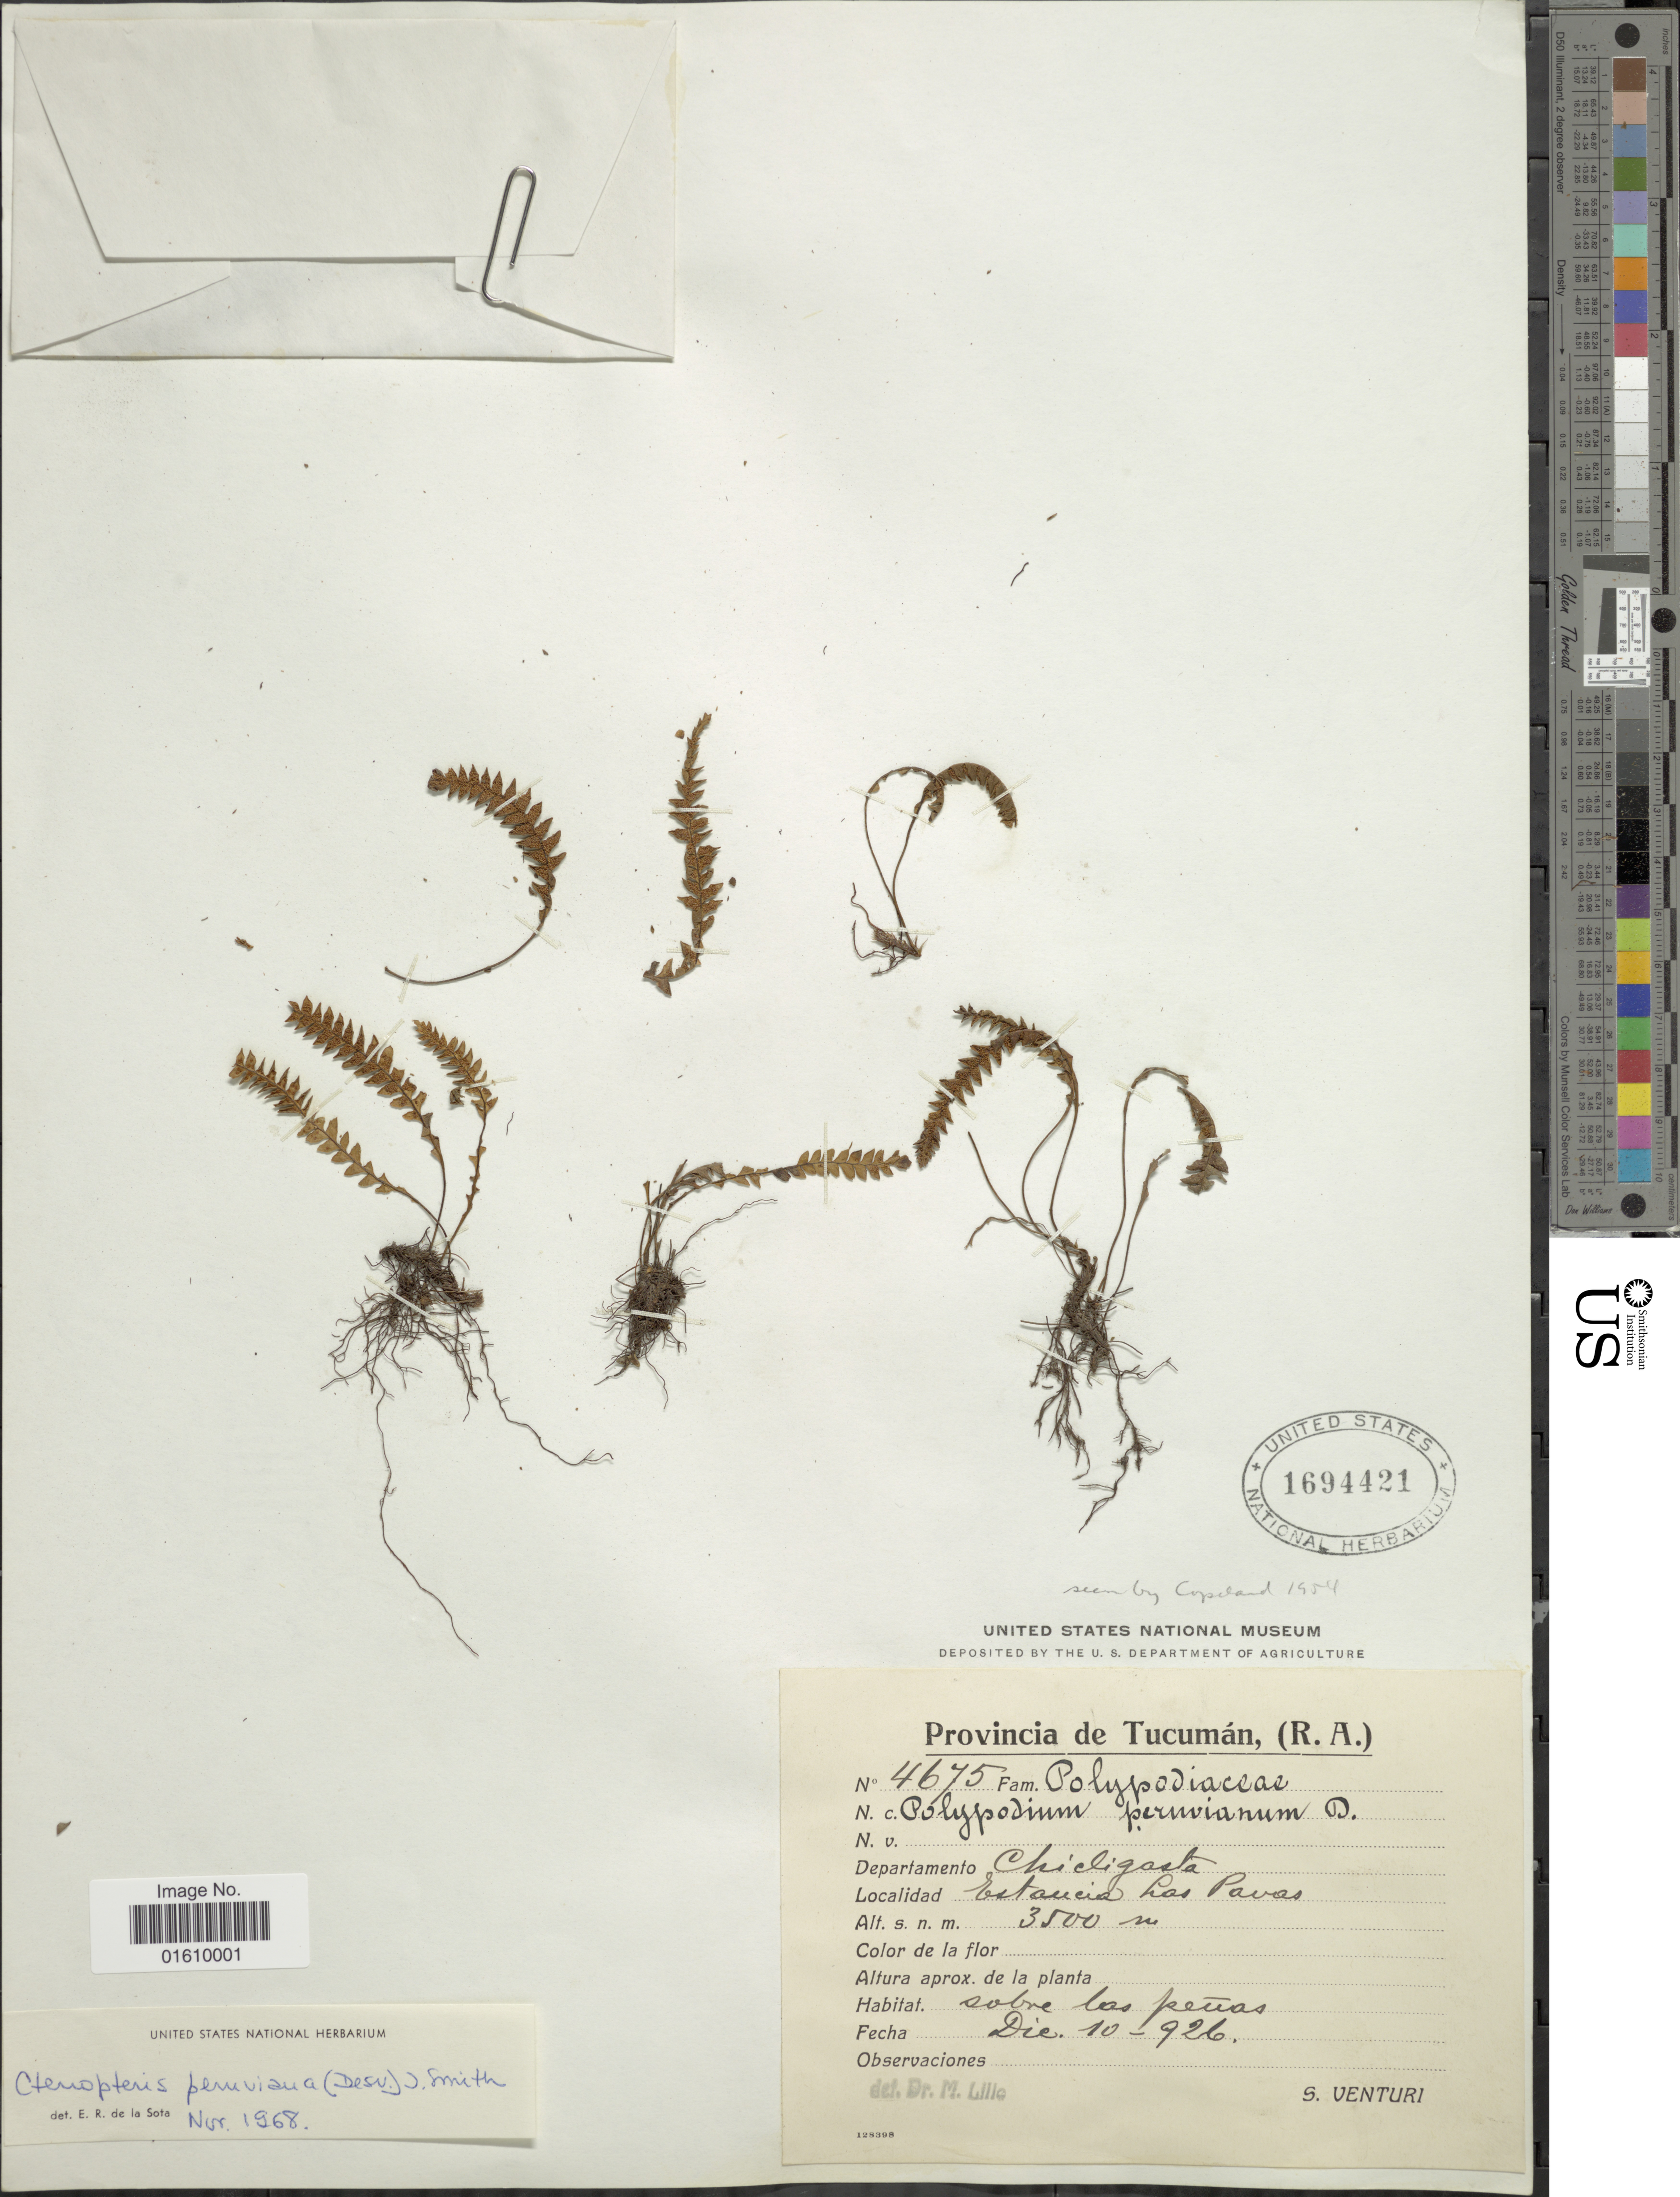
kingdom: Plantae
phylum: Tracheophyta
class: Polypodiopsida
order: Polypodiales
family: Polypodiaceae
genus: Melpomene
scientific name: Melpomene peruviana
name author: (Desv.) A.R. Sm. & R.C. Moran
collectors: S. Venturi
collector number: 4675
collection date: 1926-12-20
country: Argentina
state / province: Tucuman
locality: Chichgastam, Estaucia Los Pavas.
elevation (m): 3500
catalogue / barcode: US 1694421